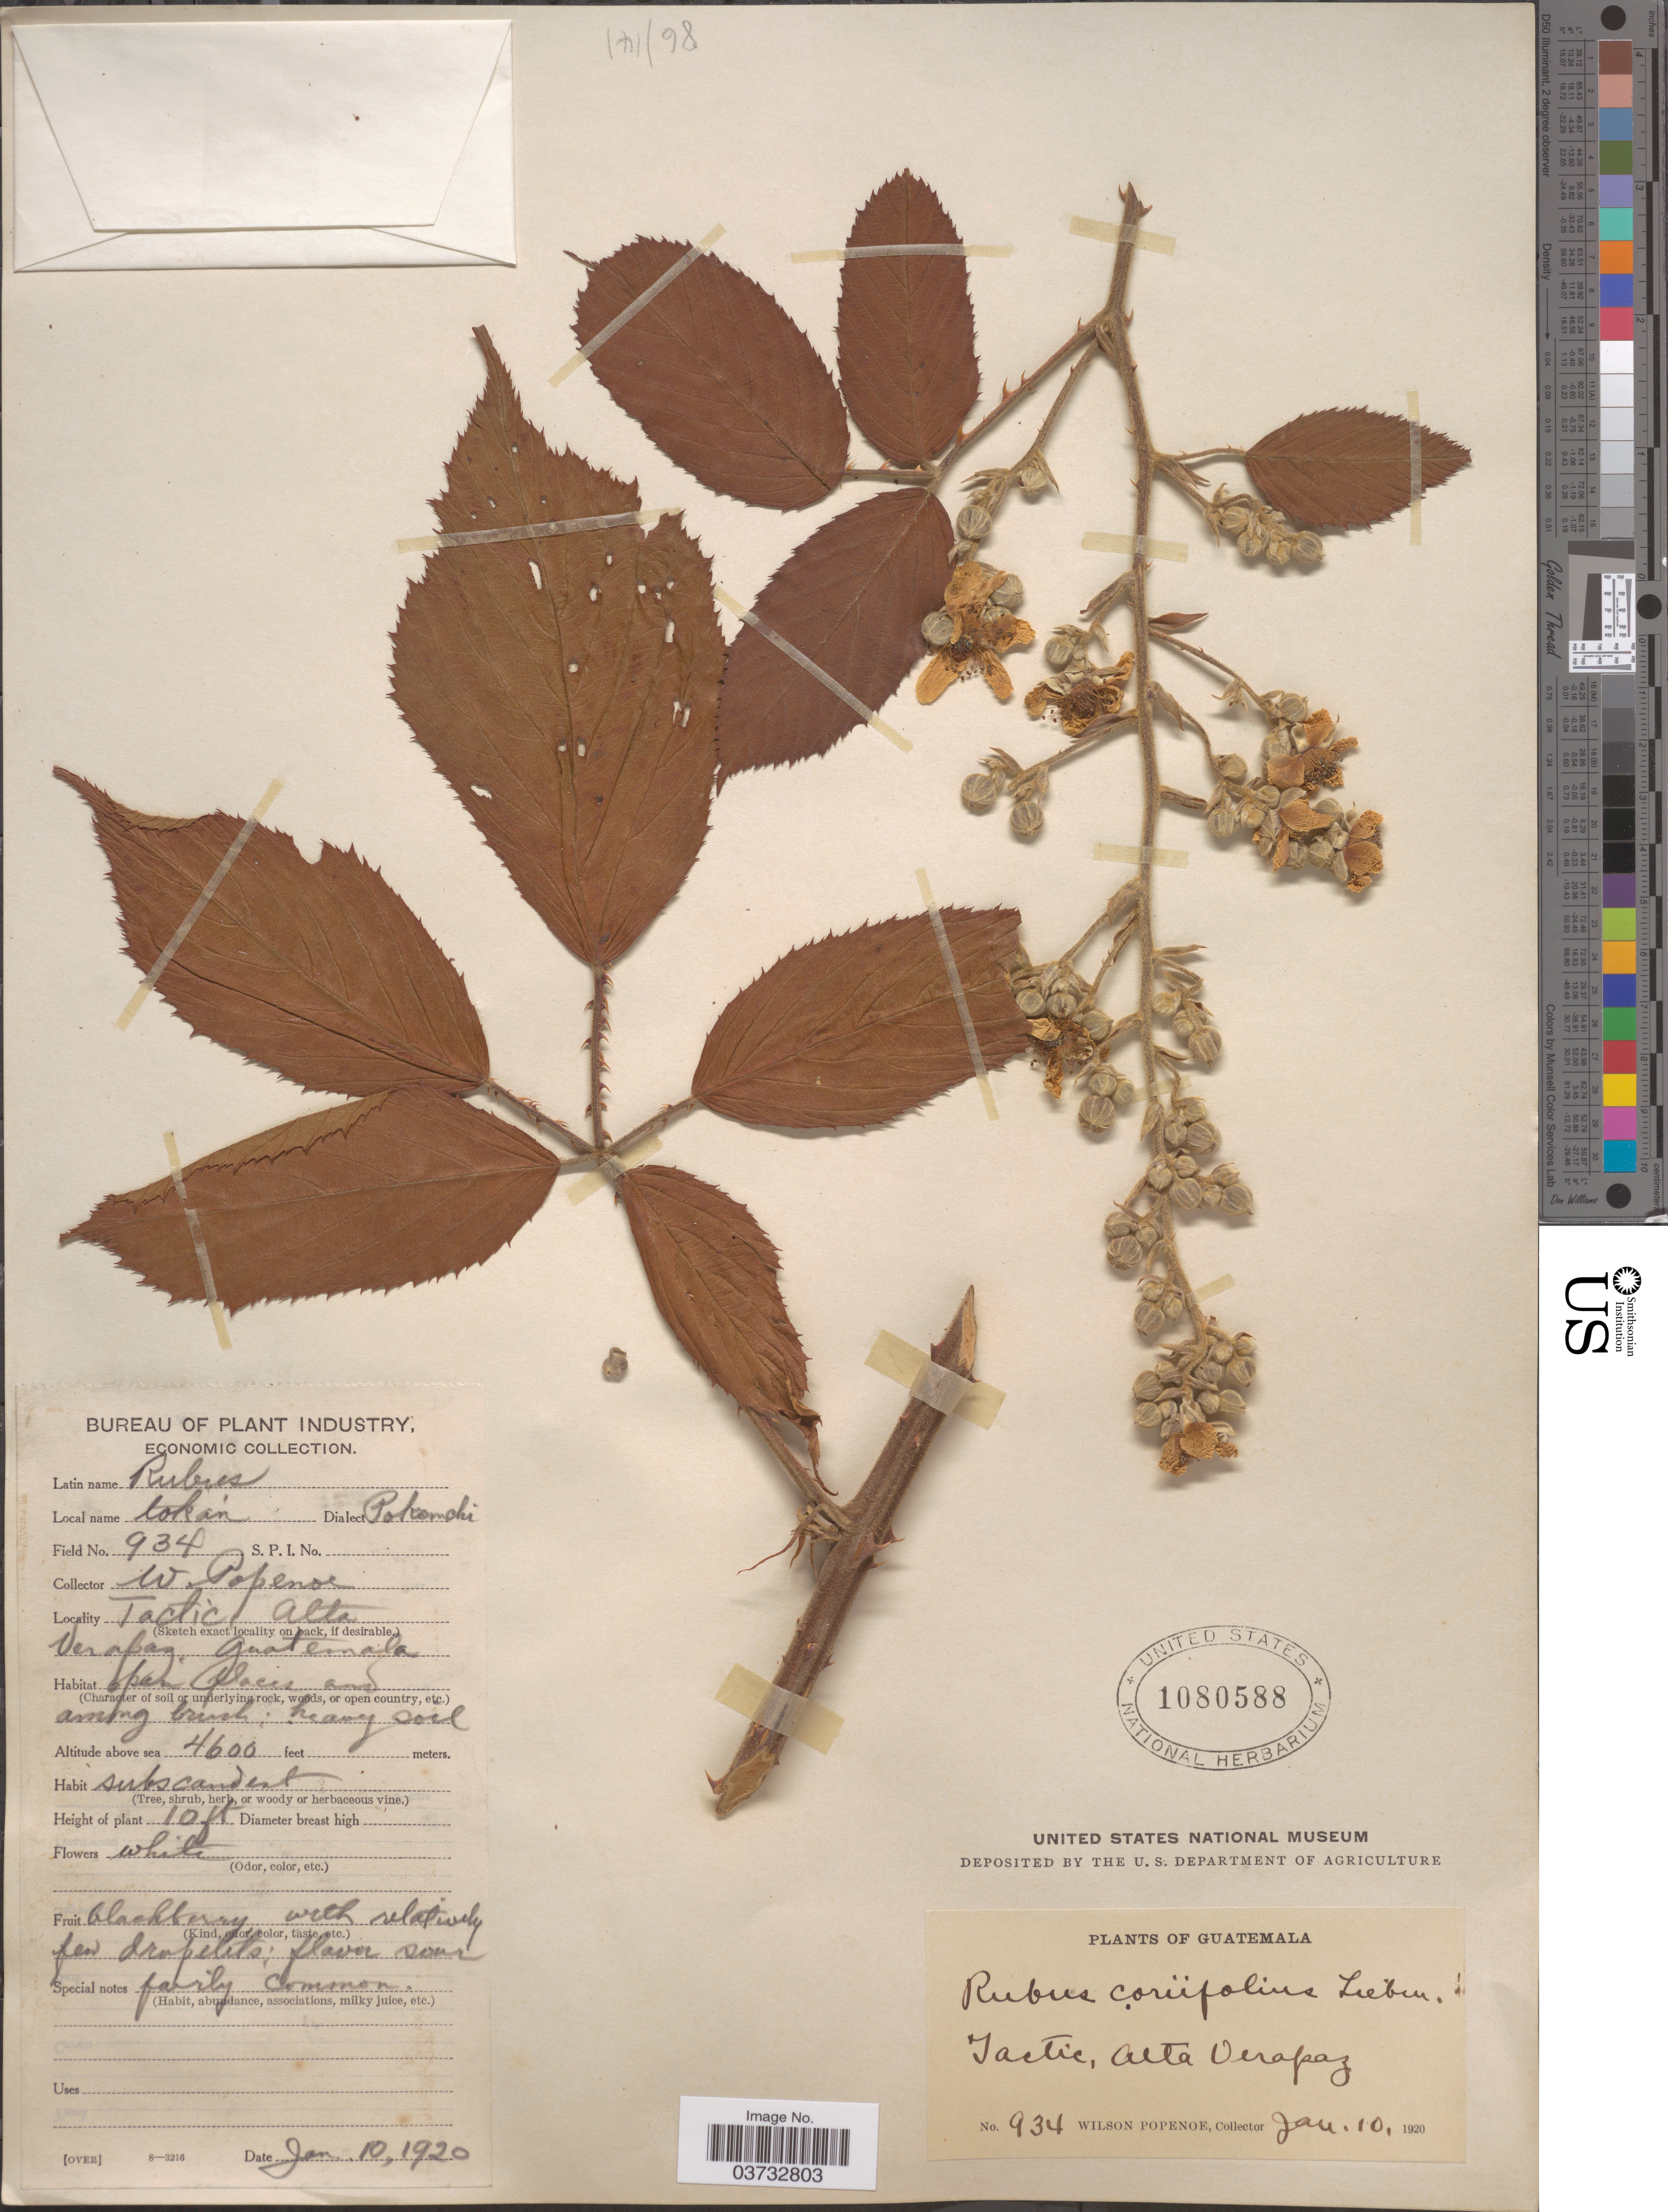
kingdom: Plantae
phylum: Tracheophyta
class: Magnoliopsida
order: Rosales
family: Rosaceae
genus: Rubus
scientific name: Rubus coriifolius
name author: Liebm.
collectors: F. Popenoe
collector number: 934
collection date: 1920-01-10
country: Guatemala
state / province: Alta Verapaz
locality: Tactic.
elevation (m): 1402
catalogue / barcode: US 1080588